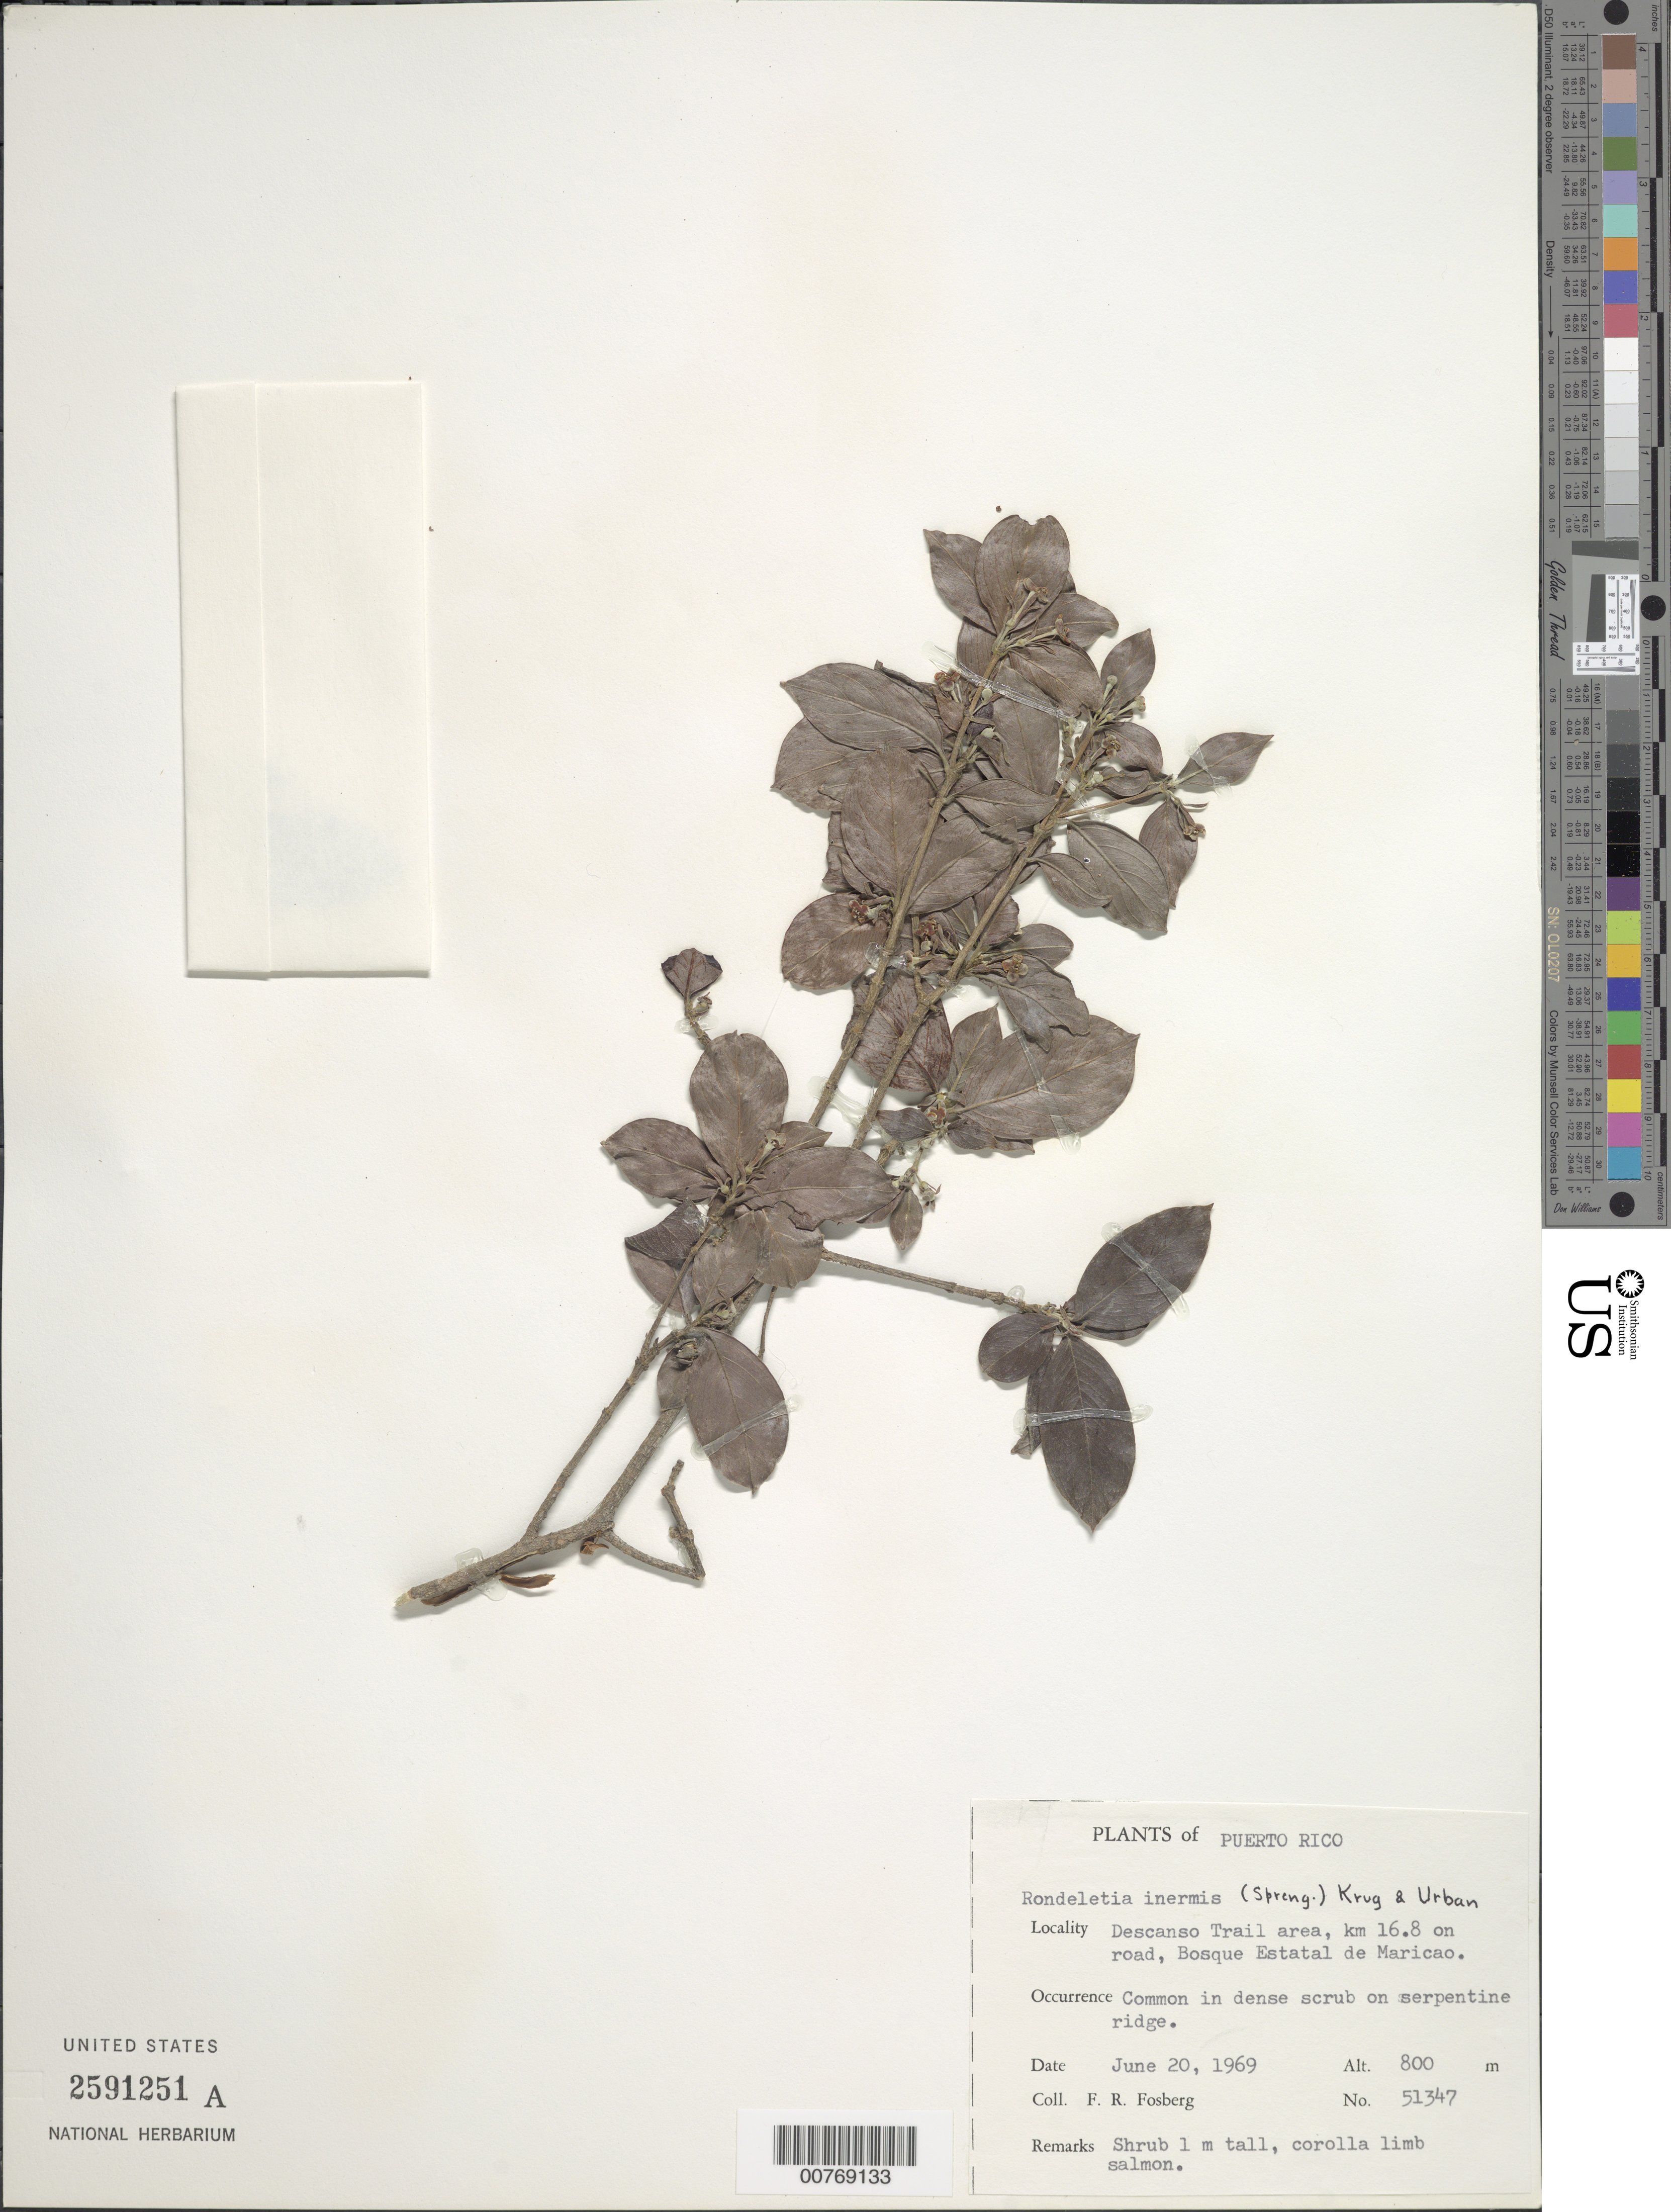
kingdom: Plantae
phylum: Tracheophyta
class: Magnoliopsida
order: Gentianales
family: Rubiaceae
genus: Rondeletia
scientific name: Rondeletia inermis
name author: (Spreng.) Krug & Urb.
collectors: F. R. Fosberg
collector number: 51347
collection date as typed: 20 Jun 1969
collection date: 1969-06-20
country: Puerto Rico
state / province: Maricao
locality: Descanso Trail area, km 16.8 on road, Bosque Estatal de Maricao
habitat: In dense scrub on serpentine ridge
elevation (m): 800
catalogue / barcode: US 2591251A